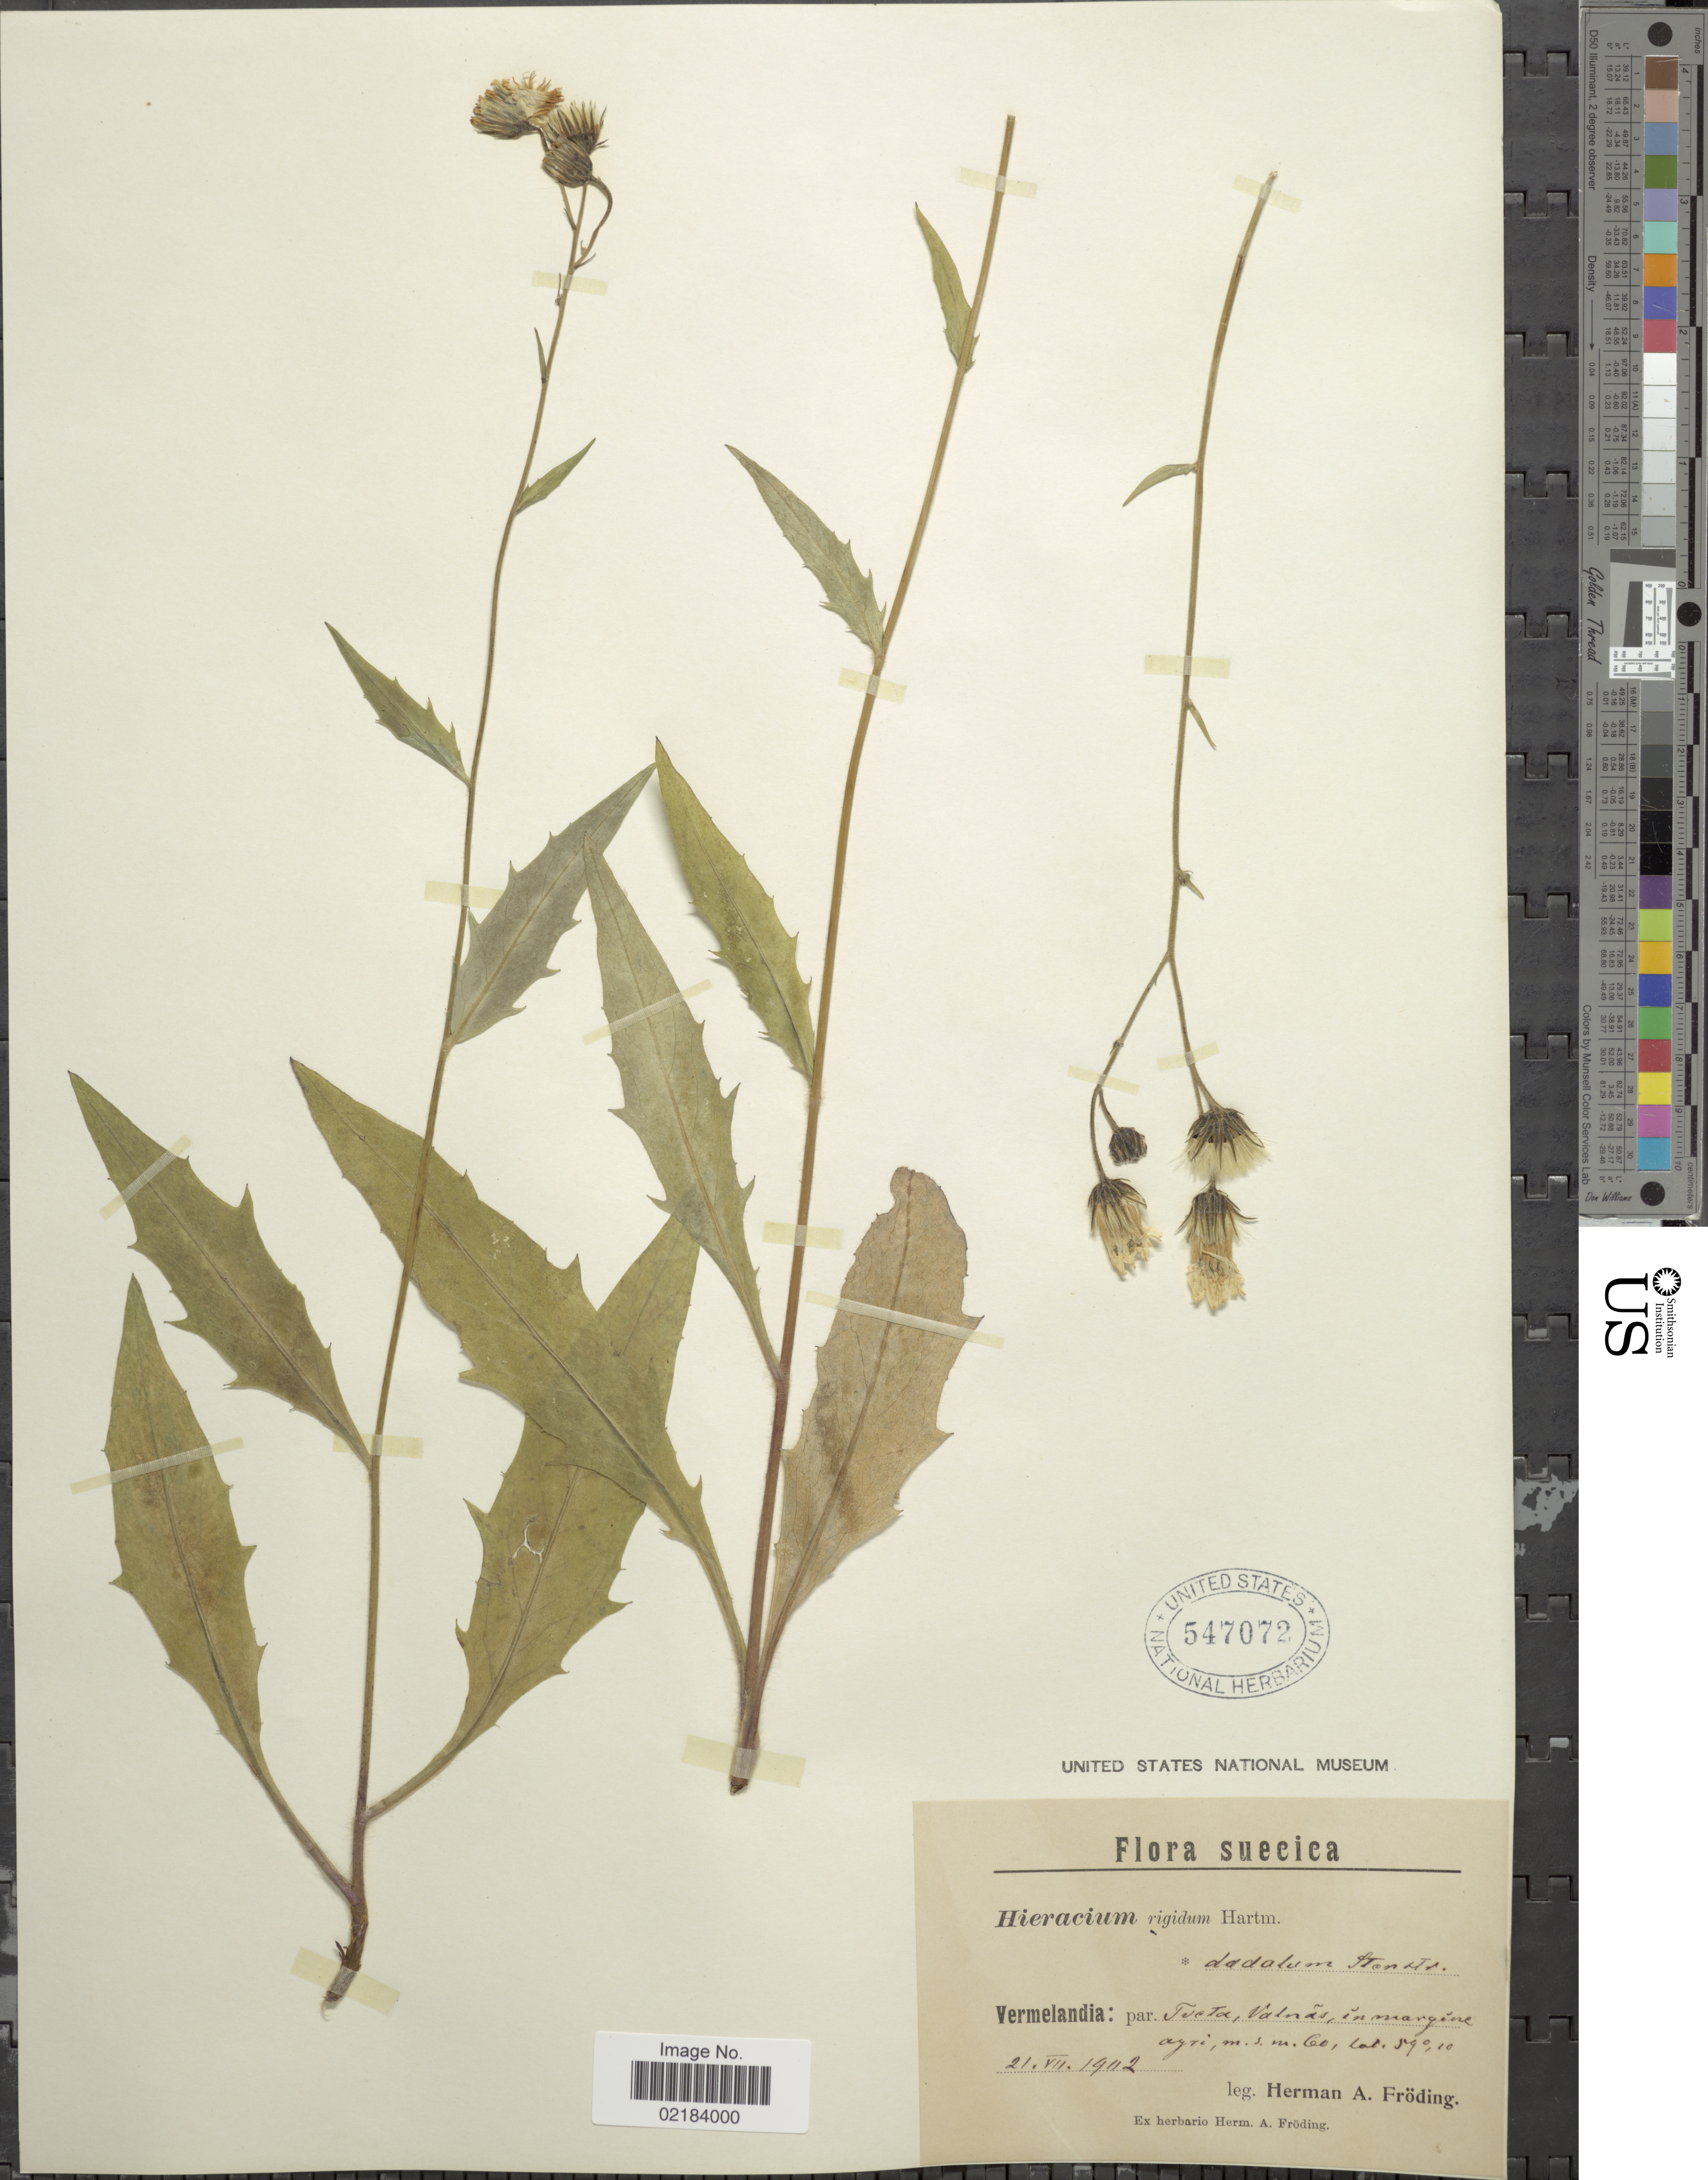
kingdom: Plantae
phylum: Tracheophyta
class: Magnoliopsida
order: Asterales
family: Asteraceae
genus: Hieracium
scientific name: Hieracium rigidum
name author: Hartm.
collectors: H. Froding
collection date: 1902-07-23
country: Sweden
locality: Suecica. Vermelandia: par Tveta, Valnas.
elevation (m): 60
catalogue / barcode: US 547072